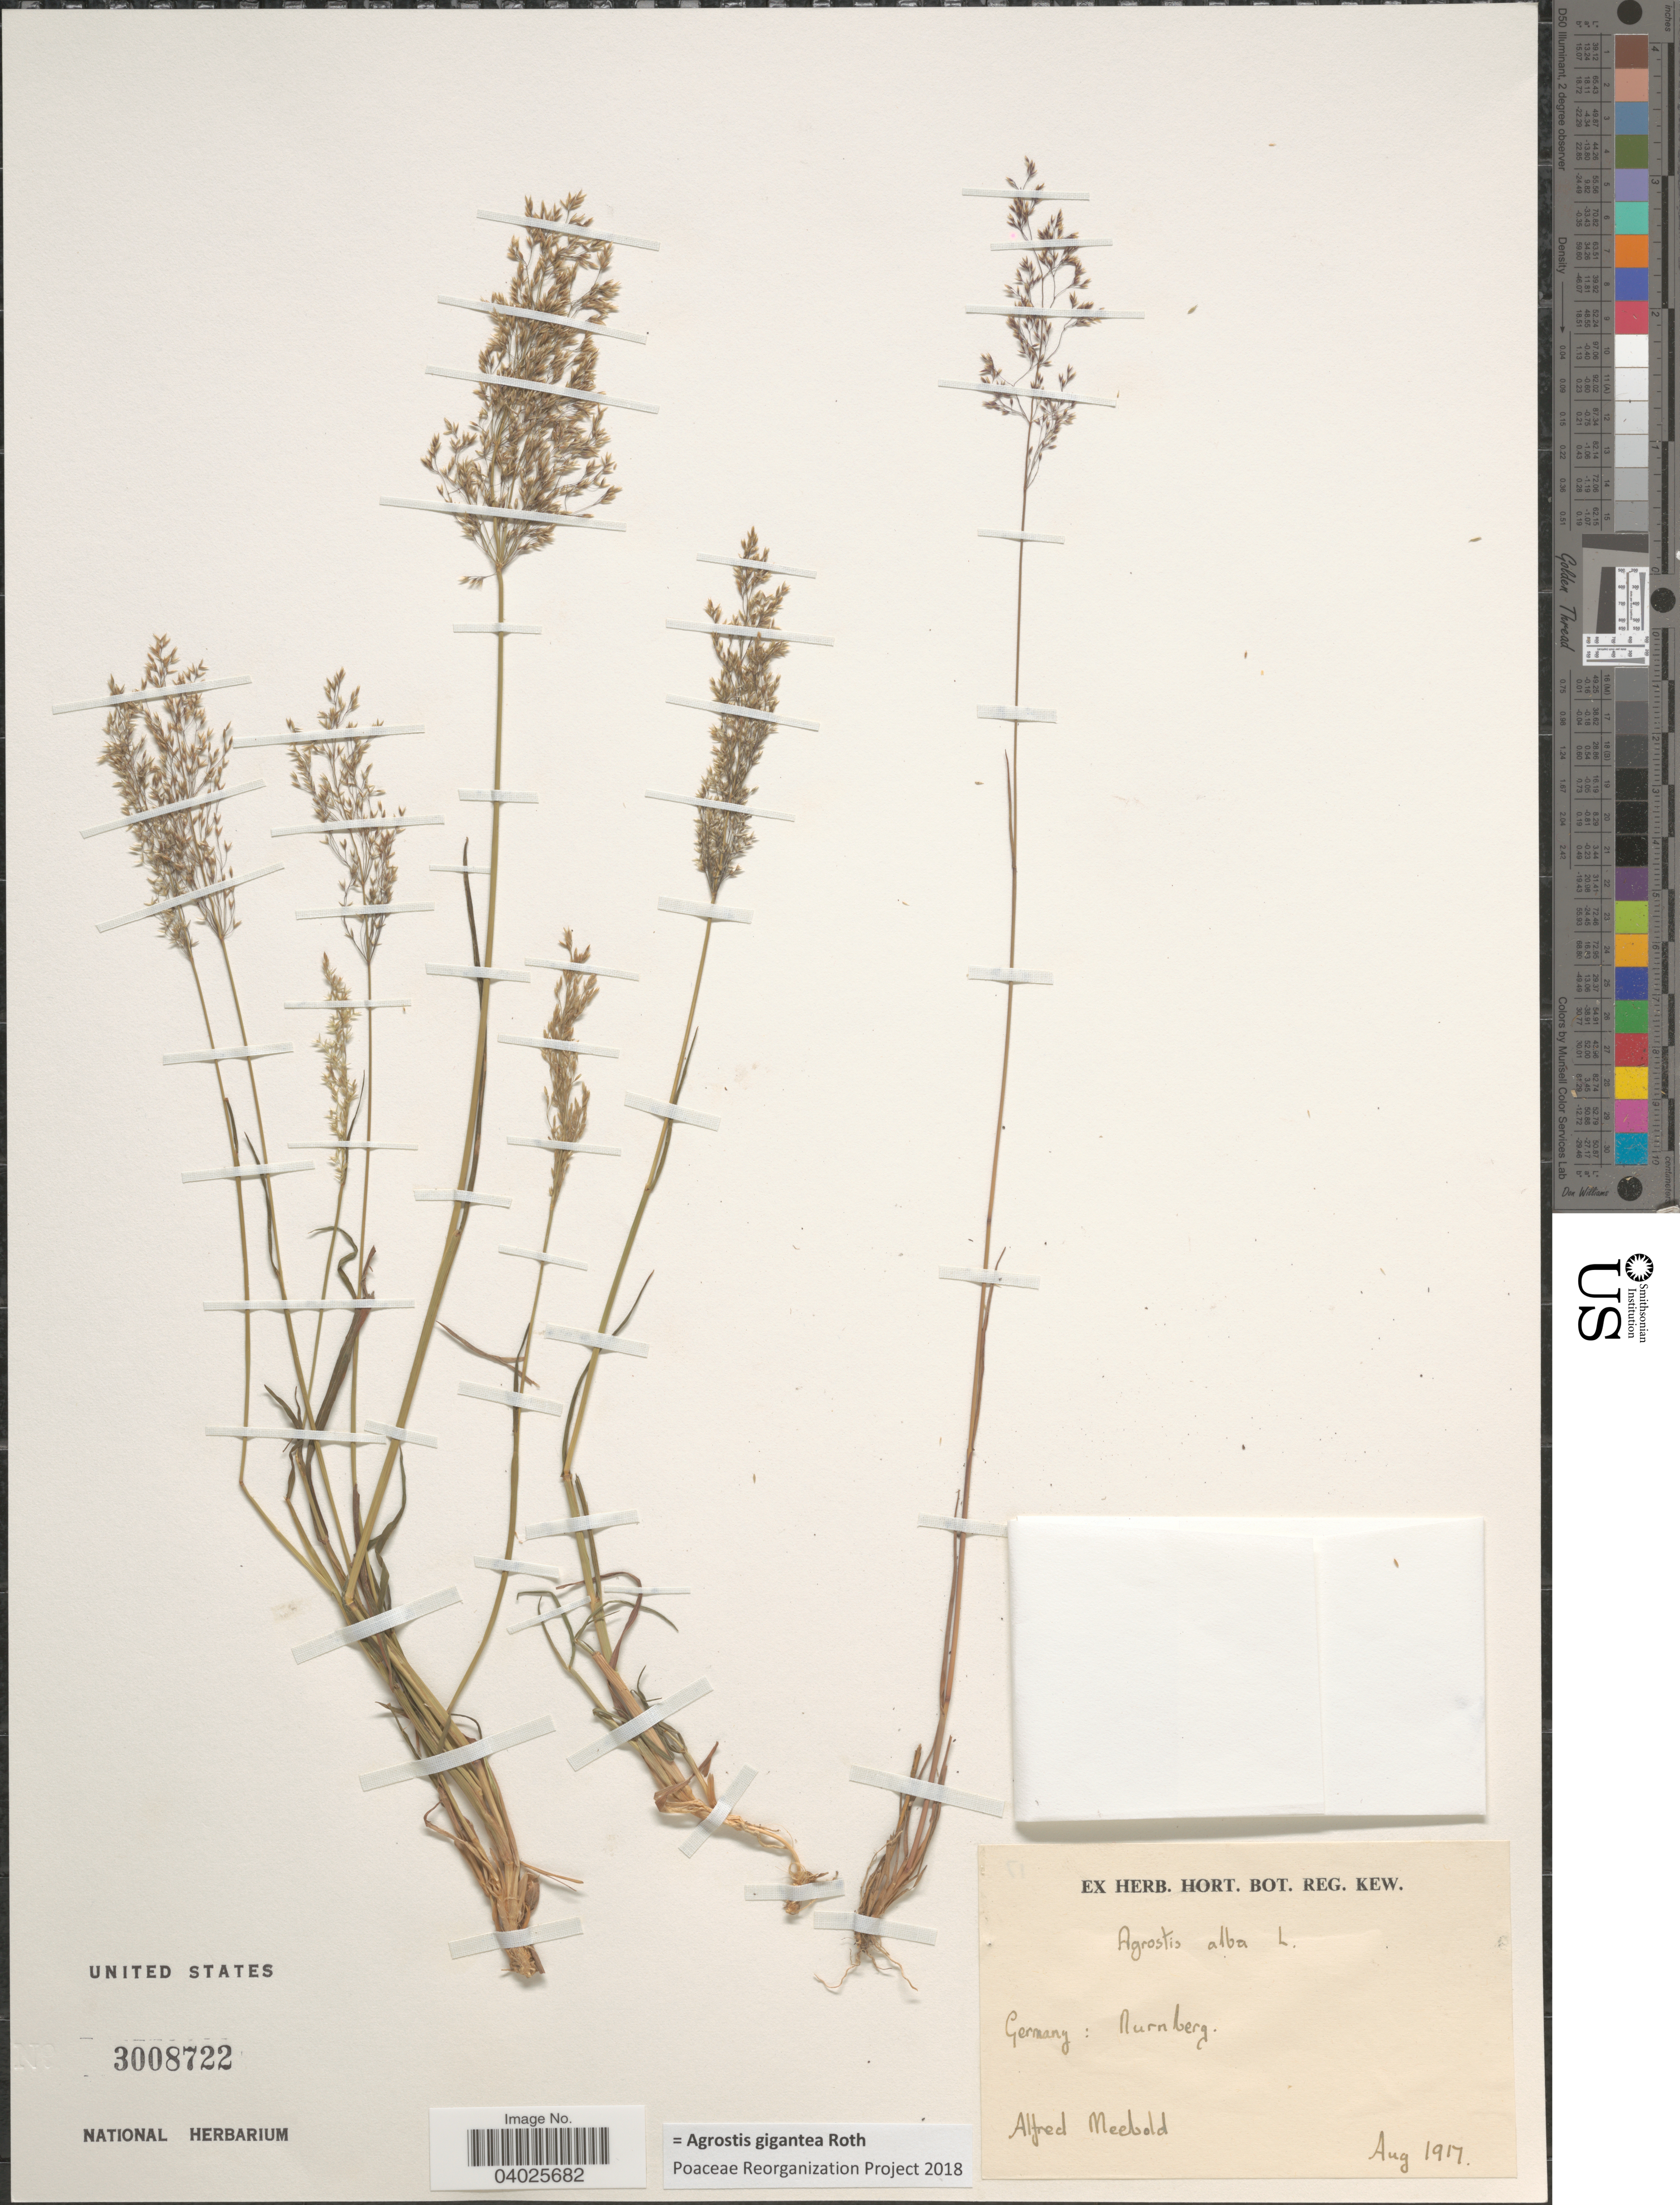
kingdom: Plantae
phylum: Tracheophyta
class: Liliopsida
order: Poales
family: Poaceae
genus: Agrostis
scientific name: Agrostis gigantea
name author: Roth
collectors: A. Meebold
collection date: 1917-08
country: Germany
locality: Nurnberg.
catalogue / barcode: US 3008722